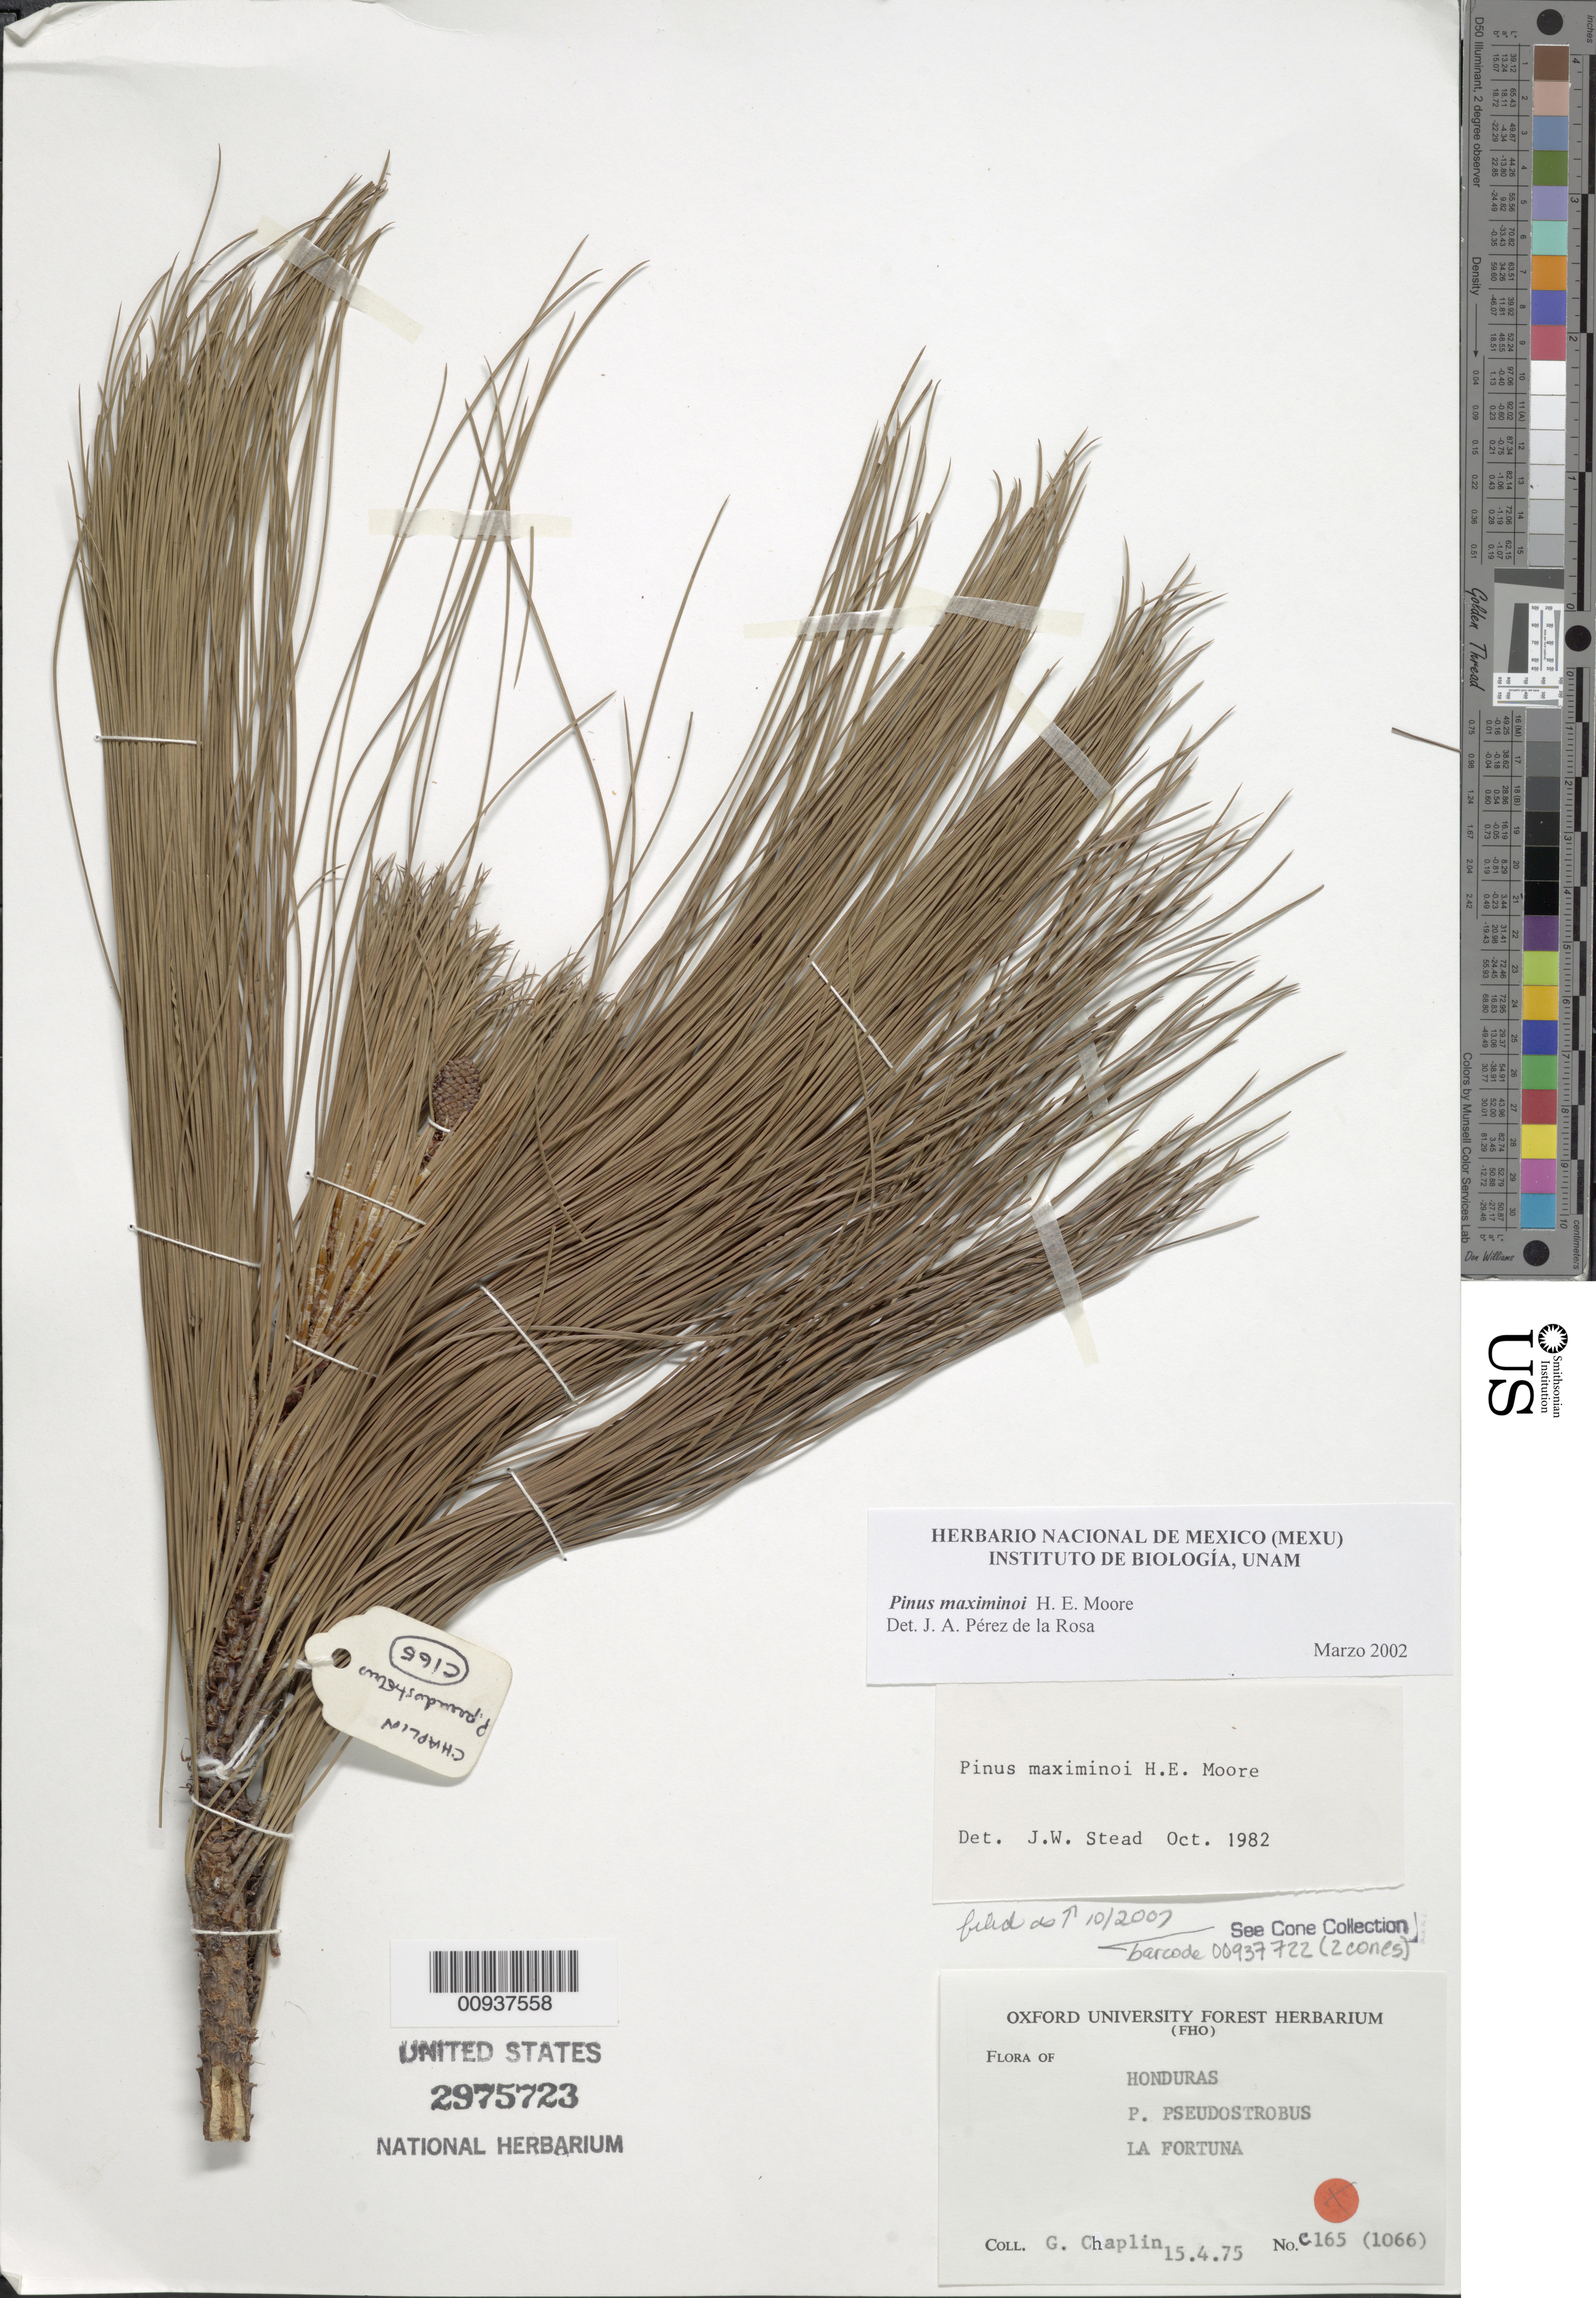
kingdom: Plantae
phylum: Tracheophyta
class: Pinopsida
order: Pinales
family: Pinaceae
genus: Pinus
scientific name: Pinus maximinoi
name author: H.E. Moore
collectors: Chaplin, G.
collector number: C165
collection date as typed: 15 Apr 1975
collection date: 1975-04-15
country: Honduras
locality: La Fortuna.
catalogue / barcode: US 2975723